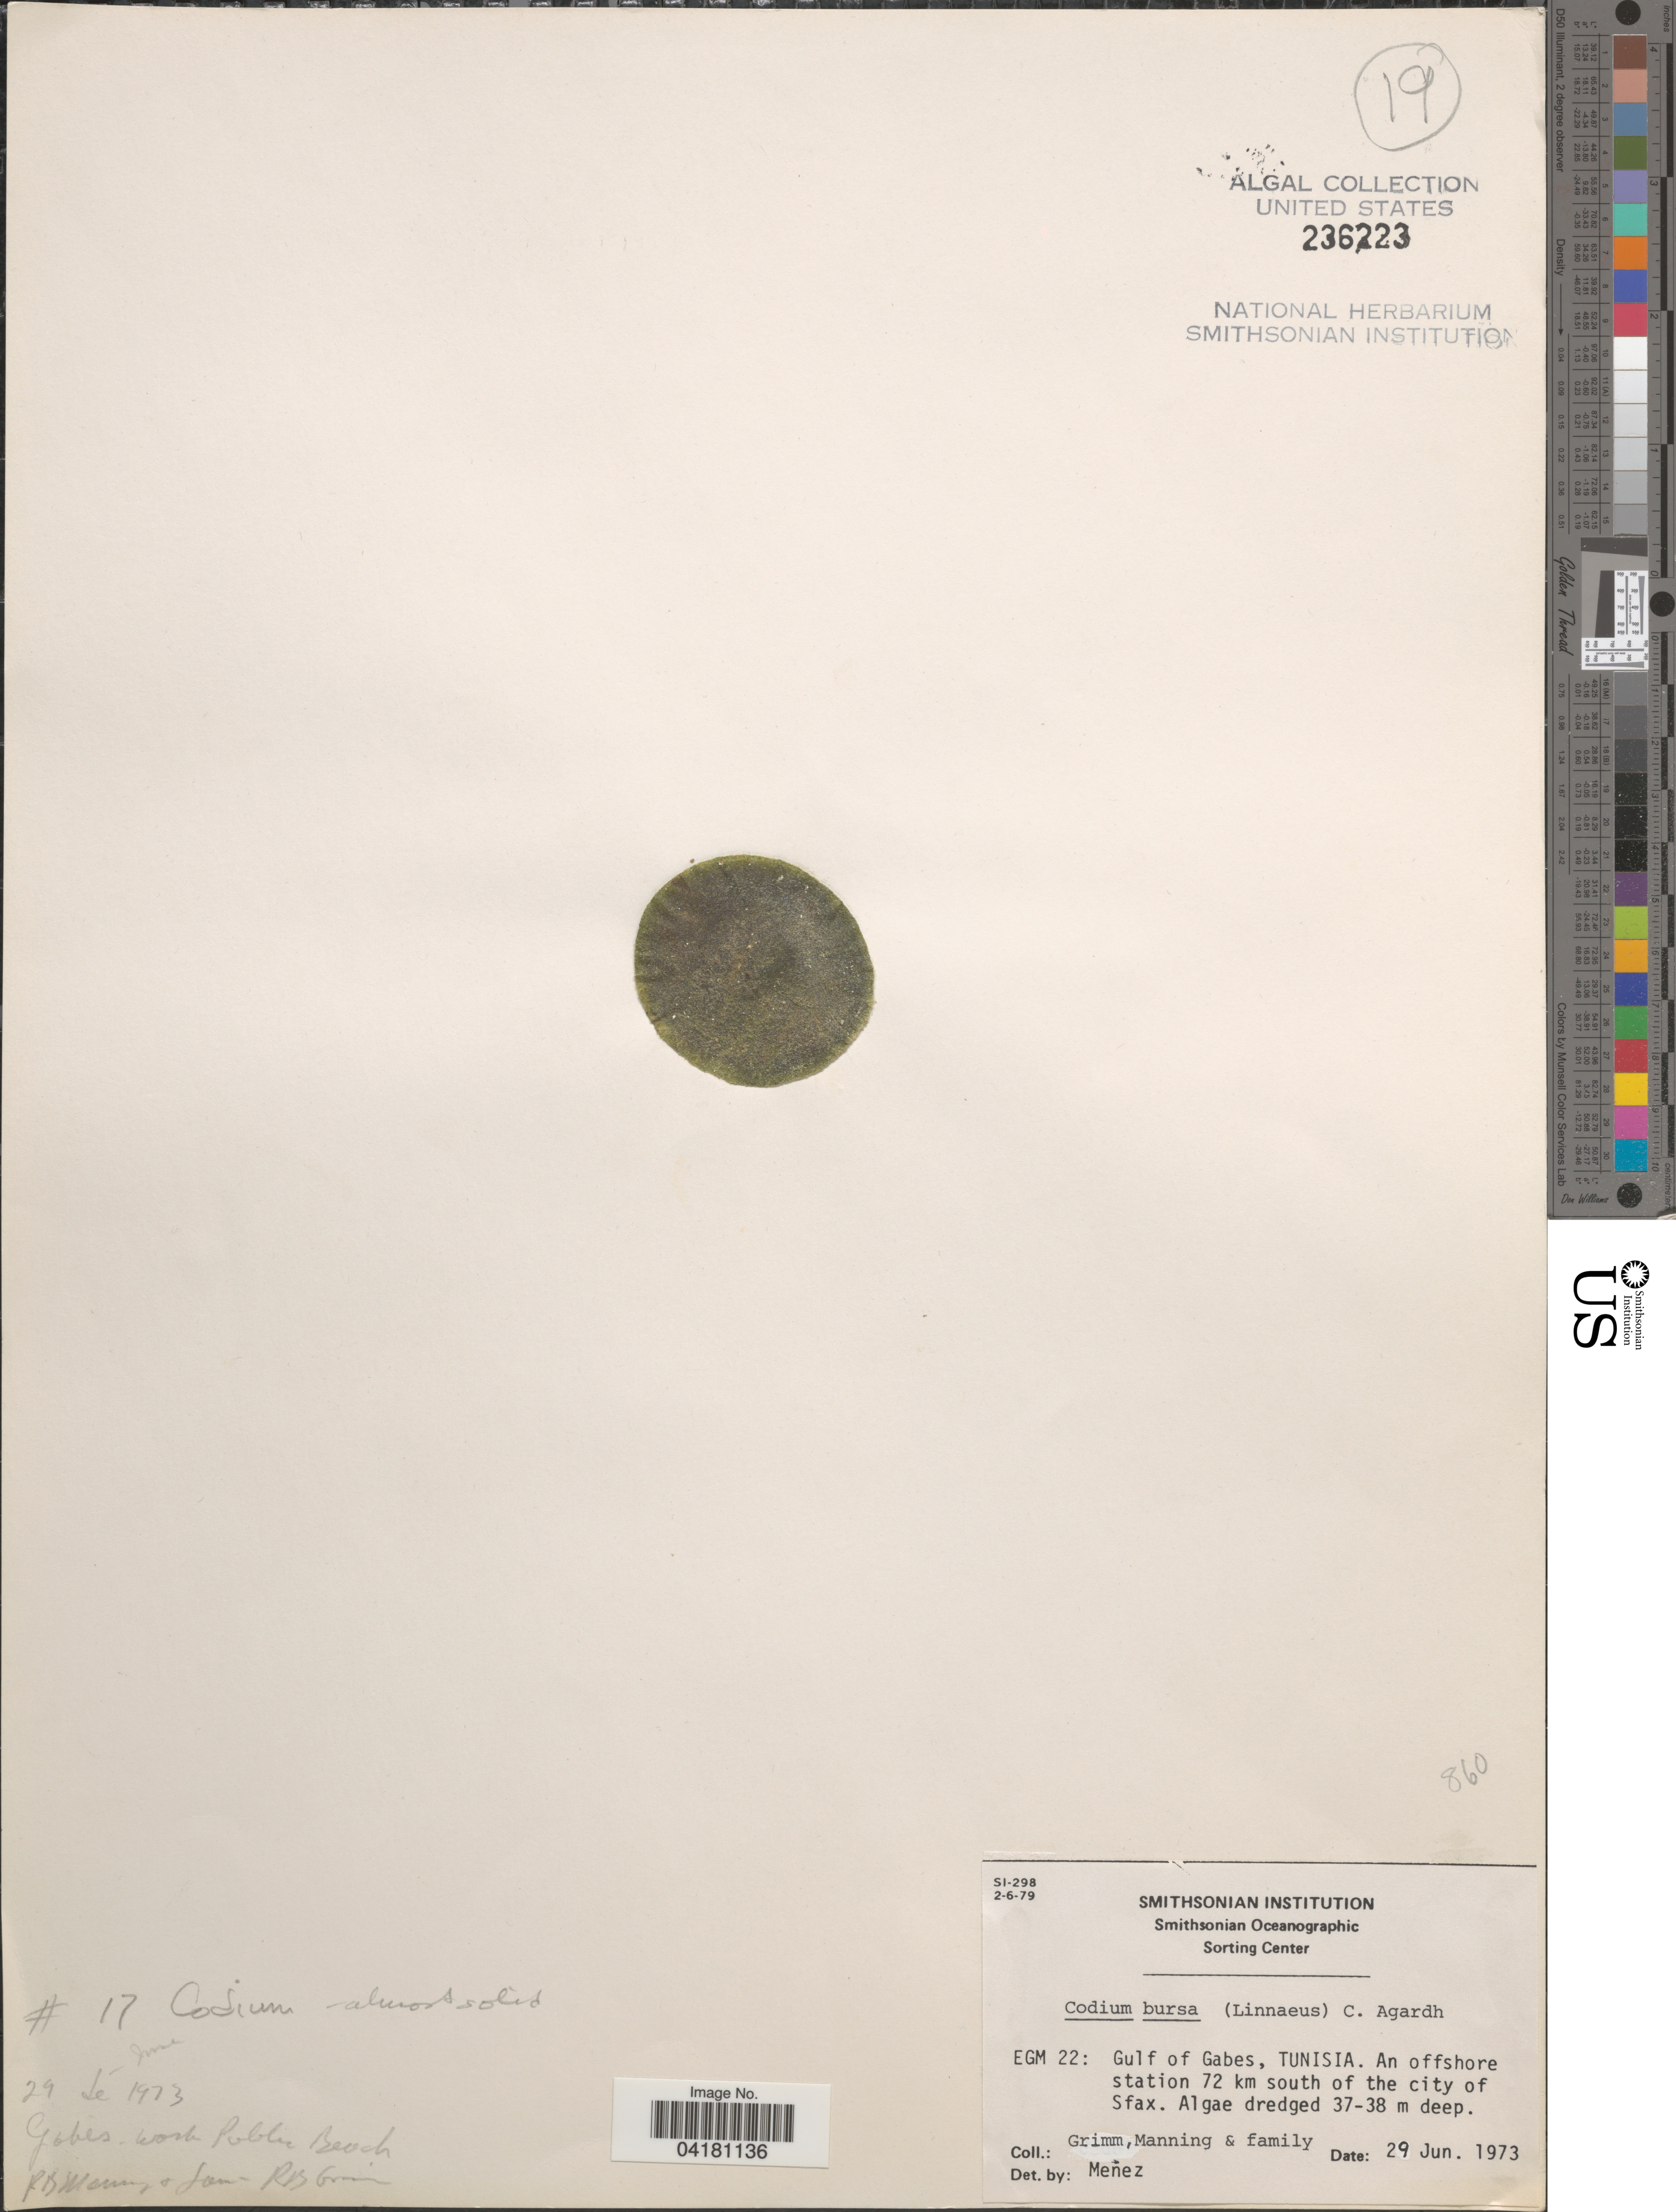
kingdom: Plantae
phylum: Chlorophyta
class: Ulvophyceae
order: Bryopsidales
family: Codiaceae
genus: Codium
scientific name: Codium bursa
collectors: Grimm, Manning & Family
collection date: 1973-06-29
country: Tunisia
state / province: Gabès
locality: EGM 22: Gulf of Gabes. An offshore station 72 km south of the city of Sfax.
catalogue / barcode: US 236223